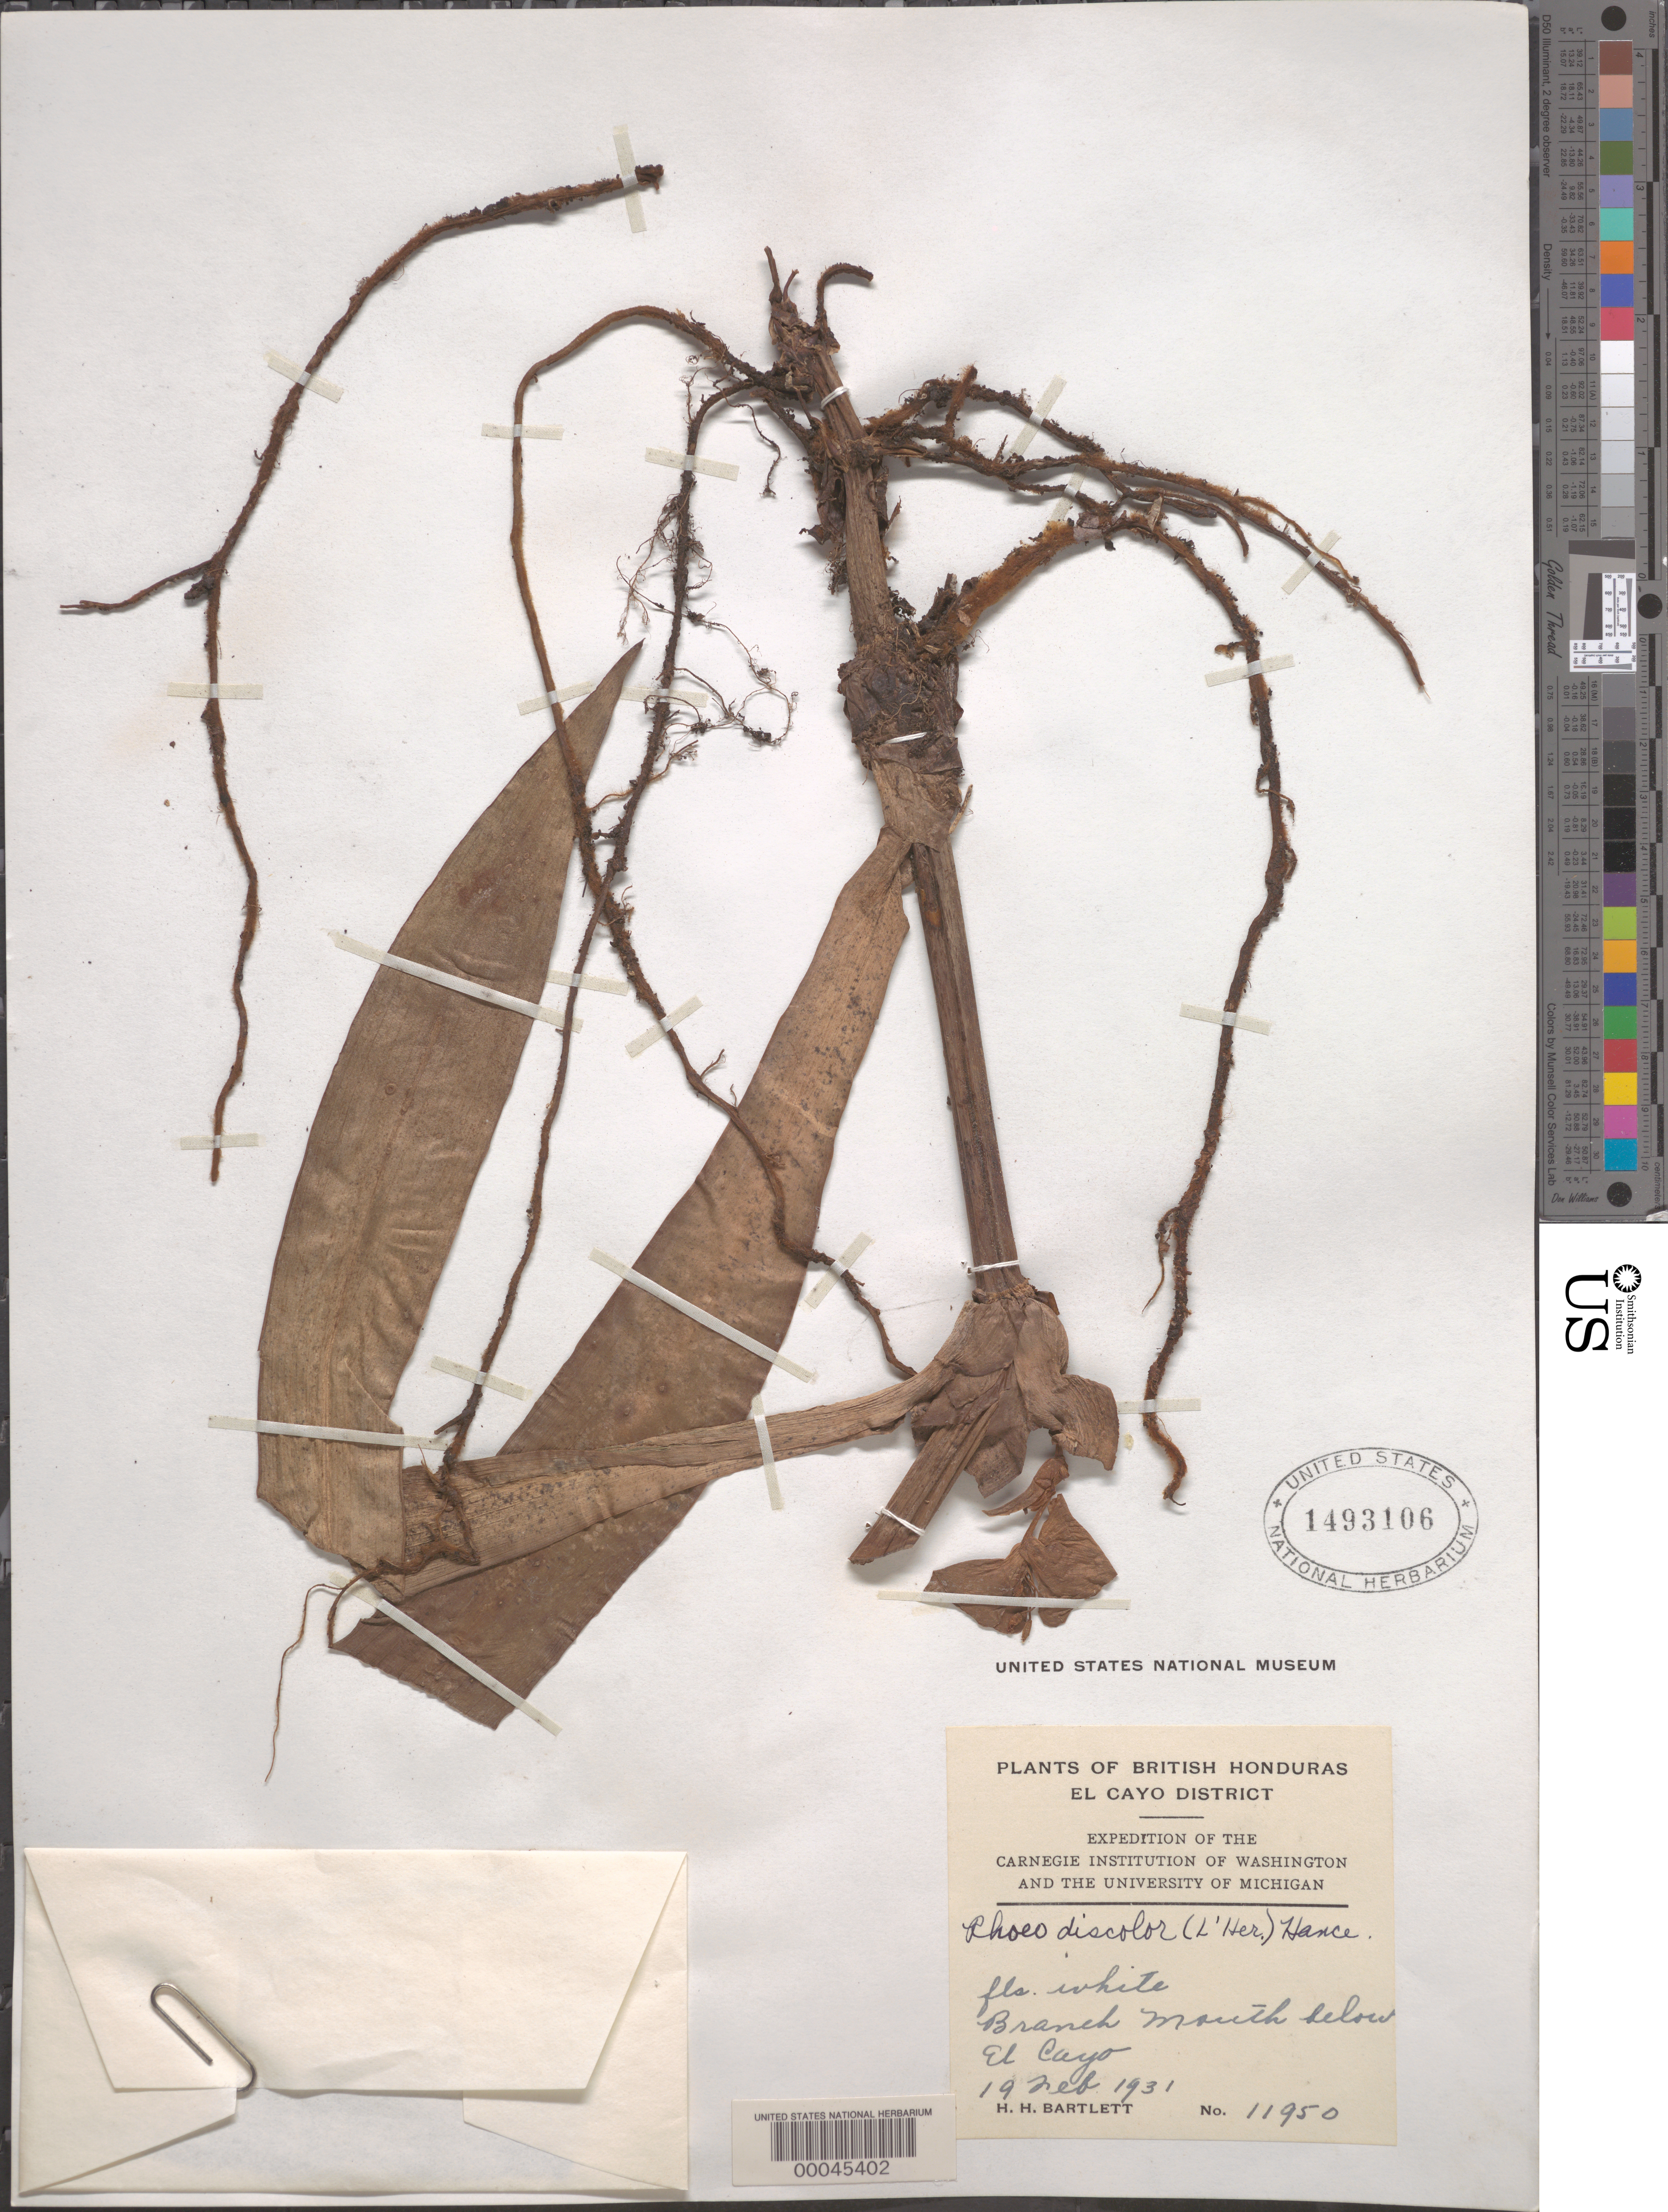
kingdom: Plantae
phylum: Tracheophyta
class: Liliopsida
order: Commelinales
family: Commelinaceae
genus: Tradescantia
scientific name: Tradescantia spathacea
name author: Sw.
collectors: H. H. Bartlett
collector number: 11950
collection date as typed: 19 Feb 1931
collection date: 1931-02-19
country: Belize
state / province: Cayo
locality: Below El Cayo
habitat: Riverbank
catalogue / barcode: US 1493106